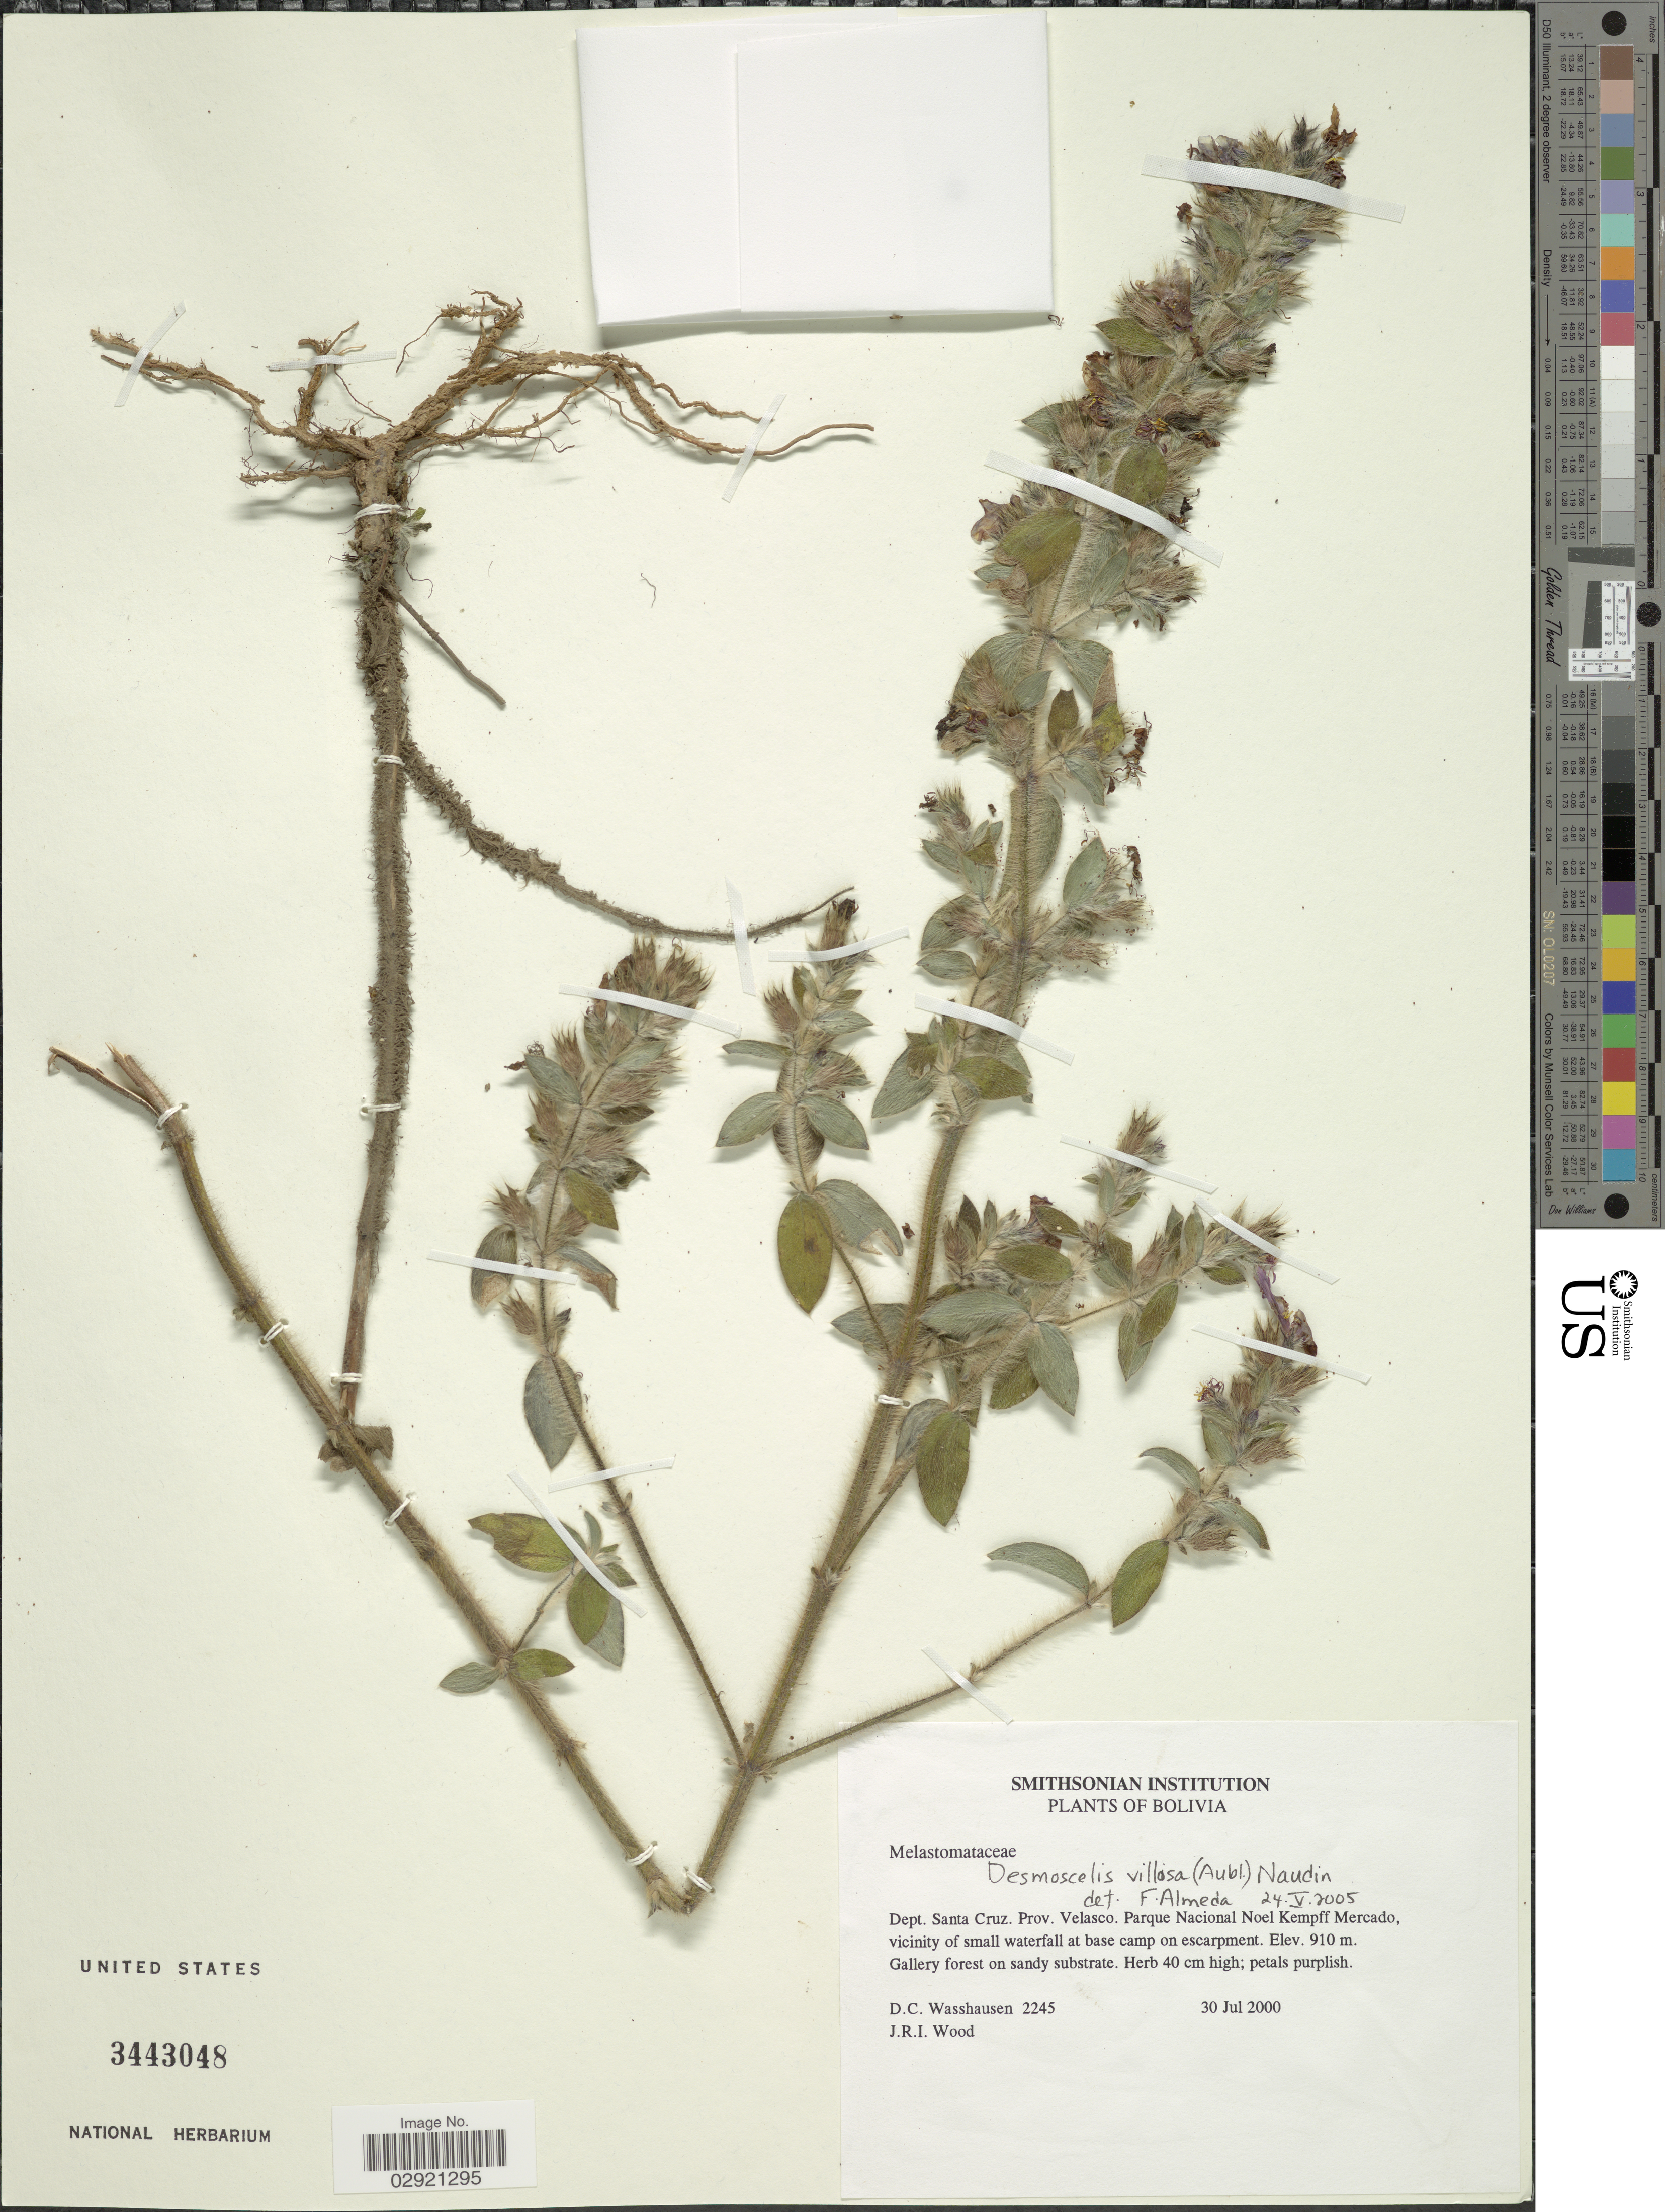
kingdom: Plantae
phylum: Tracheophyta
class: Magnoliopsida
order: Myrtales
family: Melastomataceae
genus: Desmoscelis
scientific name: Desmoscelis villosa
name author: (Aubl.) Naudin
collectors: D. C. Wasshausen & J. R. I. Wood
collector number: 2245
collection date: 2000-07-30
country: Bolivia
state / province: Santa Cruz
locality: Dept. Santa Cruz. Prov. Velasco. Parque Nacional Kempff Mercado, vicinity of small waterfall at base camp on escarpment.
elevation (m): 910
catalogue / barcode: US 3443048